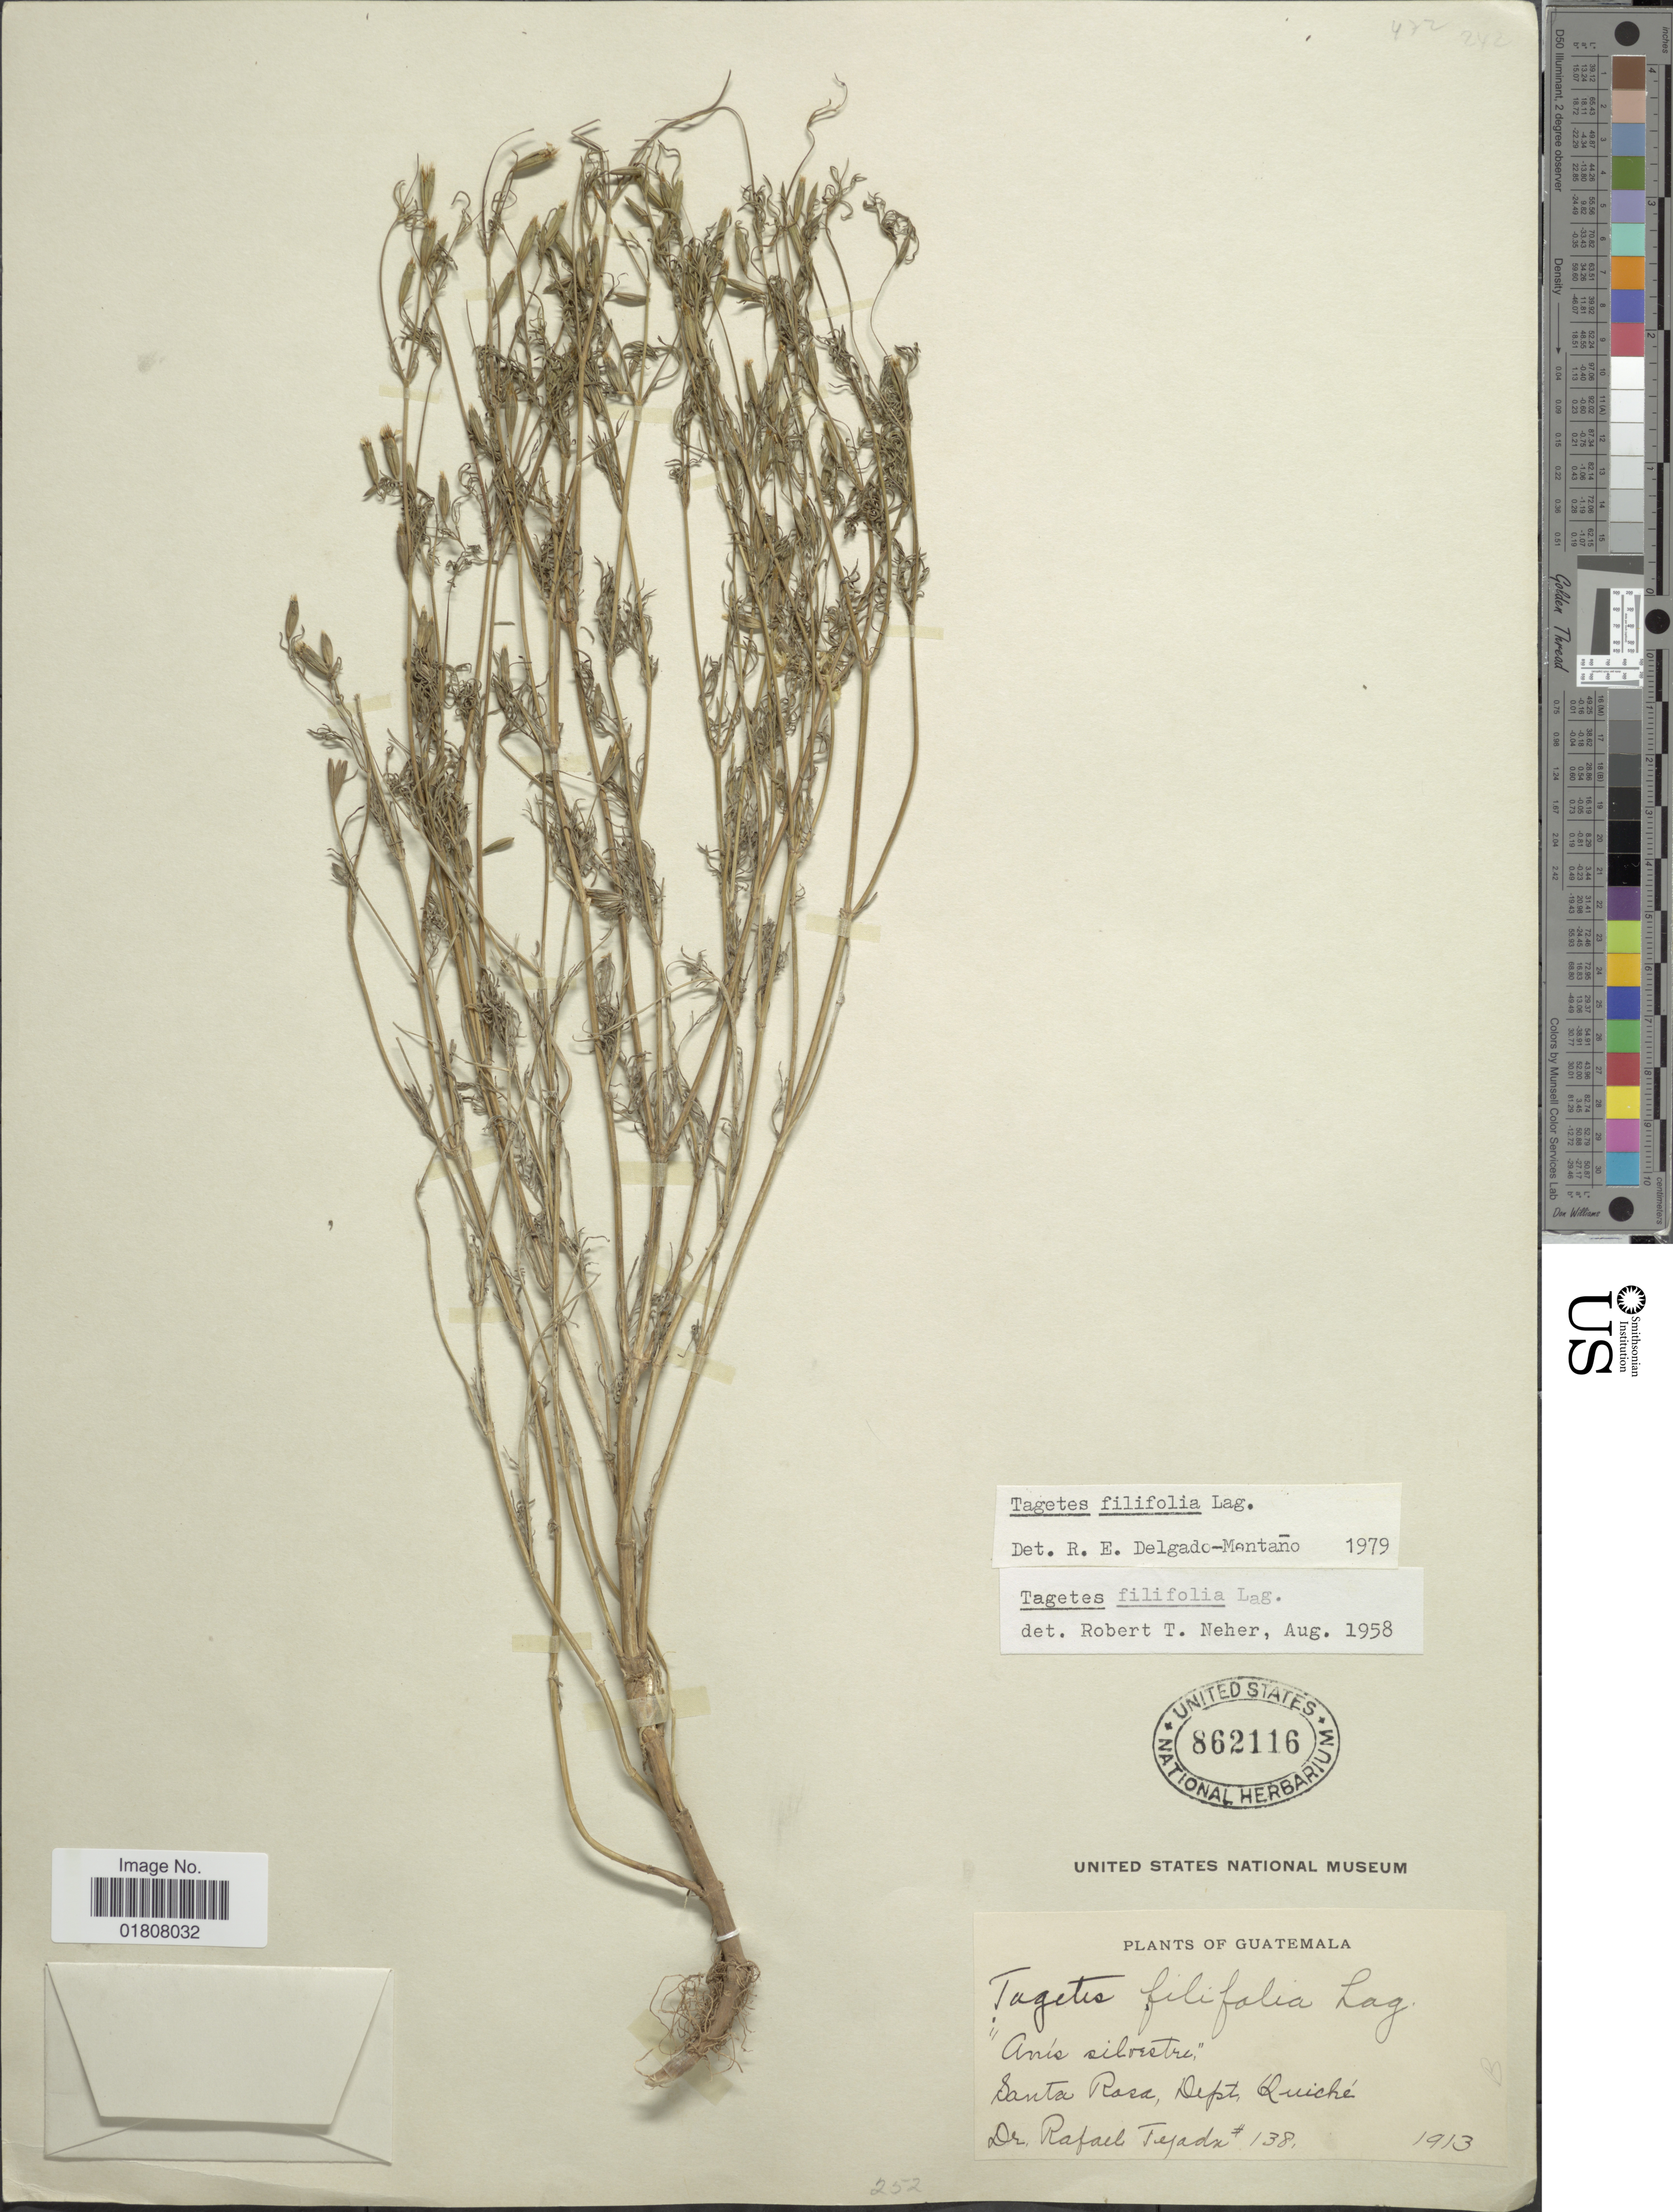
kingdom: Plantae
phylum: Tracheophyta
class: Magnoliopsida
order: Asterales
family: Asteraceae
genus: Tagetes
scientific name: Tagetes filifolia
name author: Lag.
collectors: R. Tejada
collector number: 138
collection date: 1913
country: Guatemala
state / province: El Quiché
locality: Santa Rosa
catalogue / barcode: US 862116